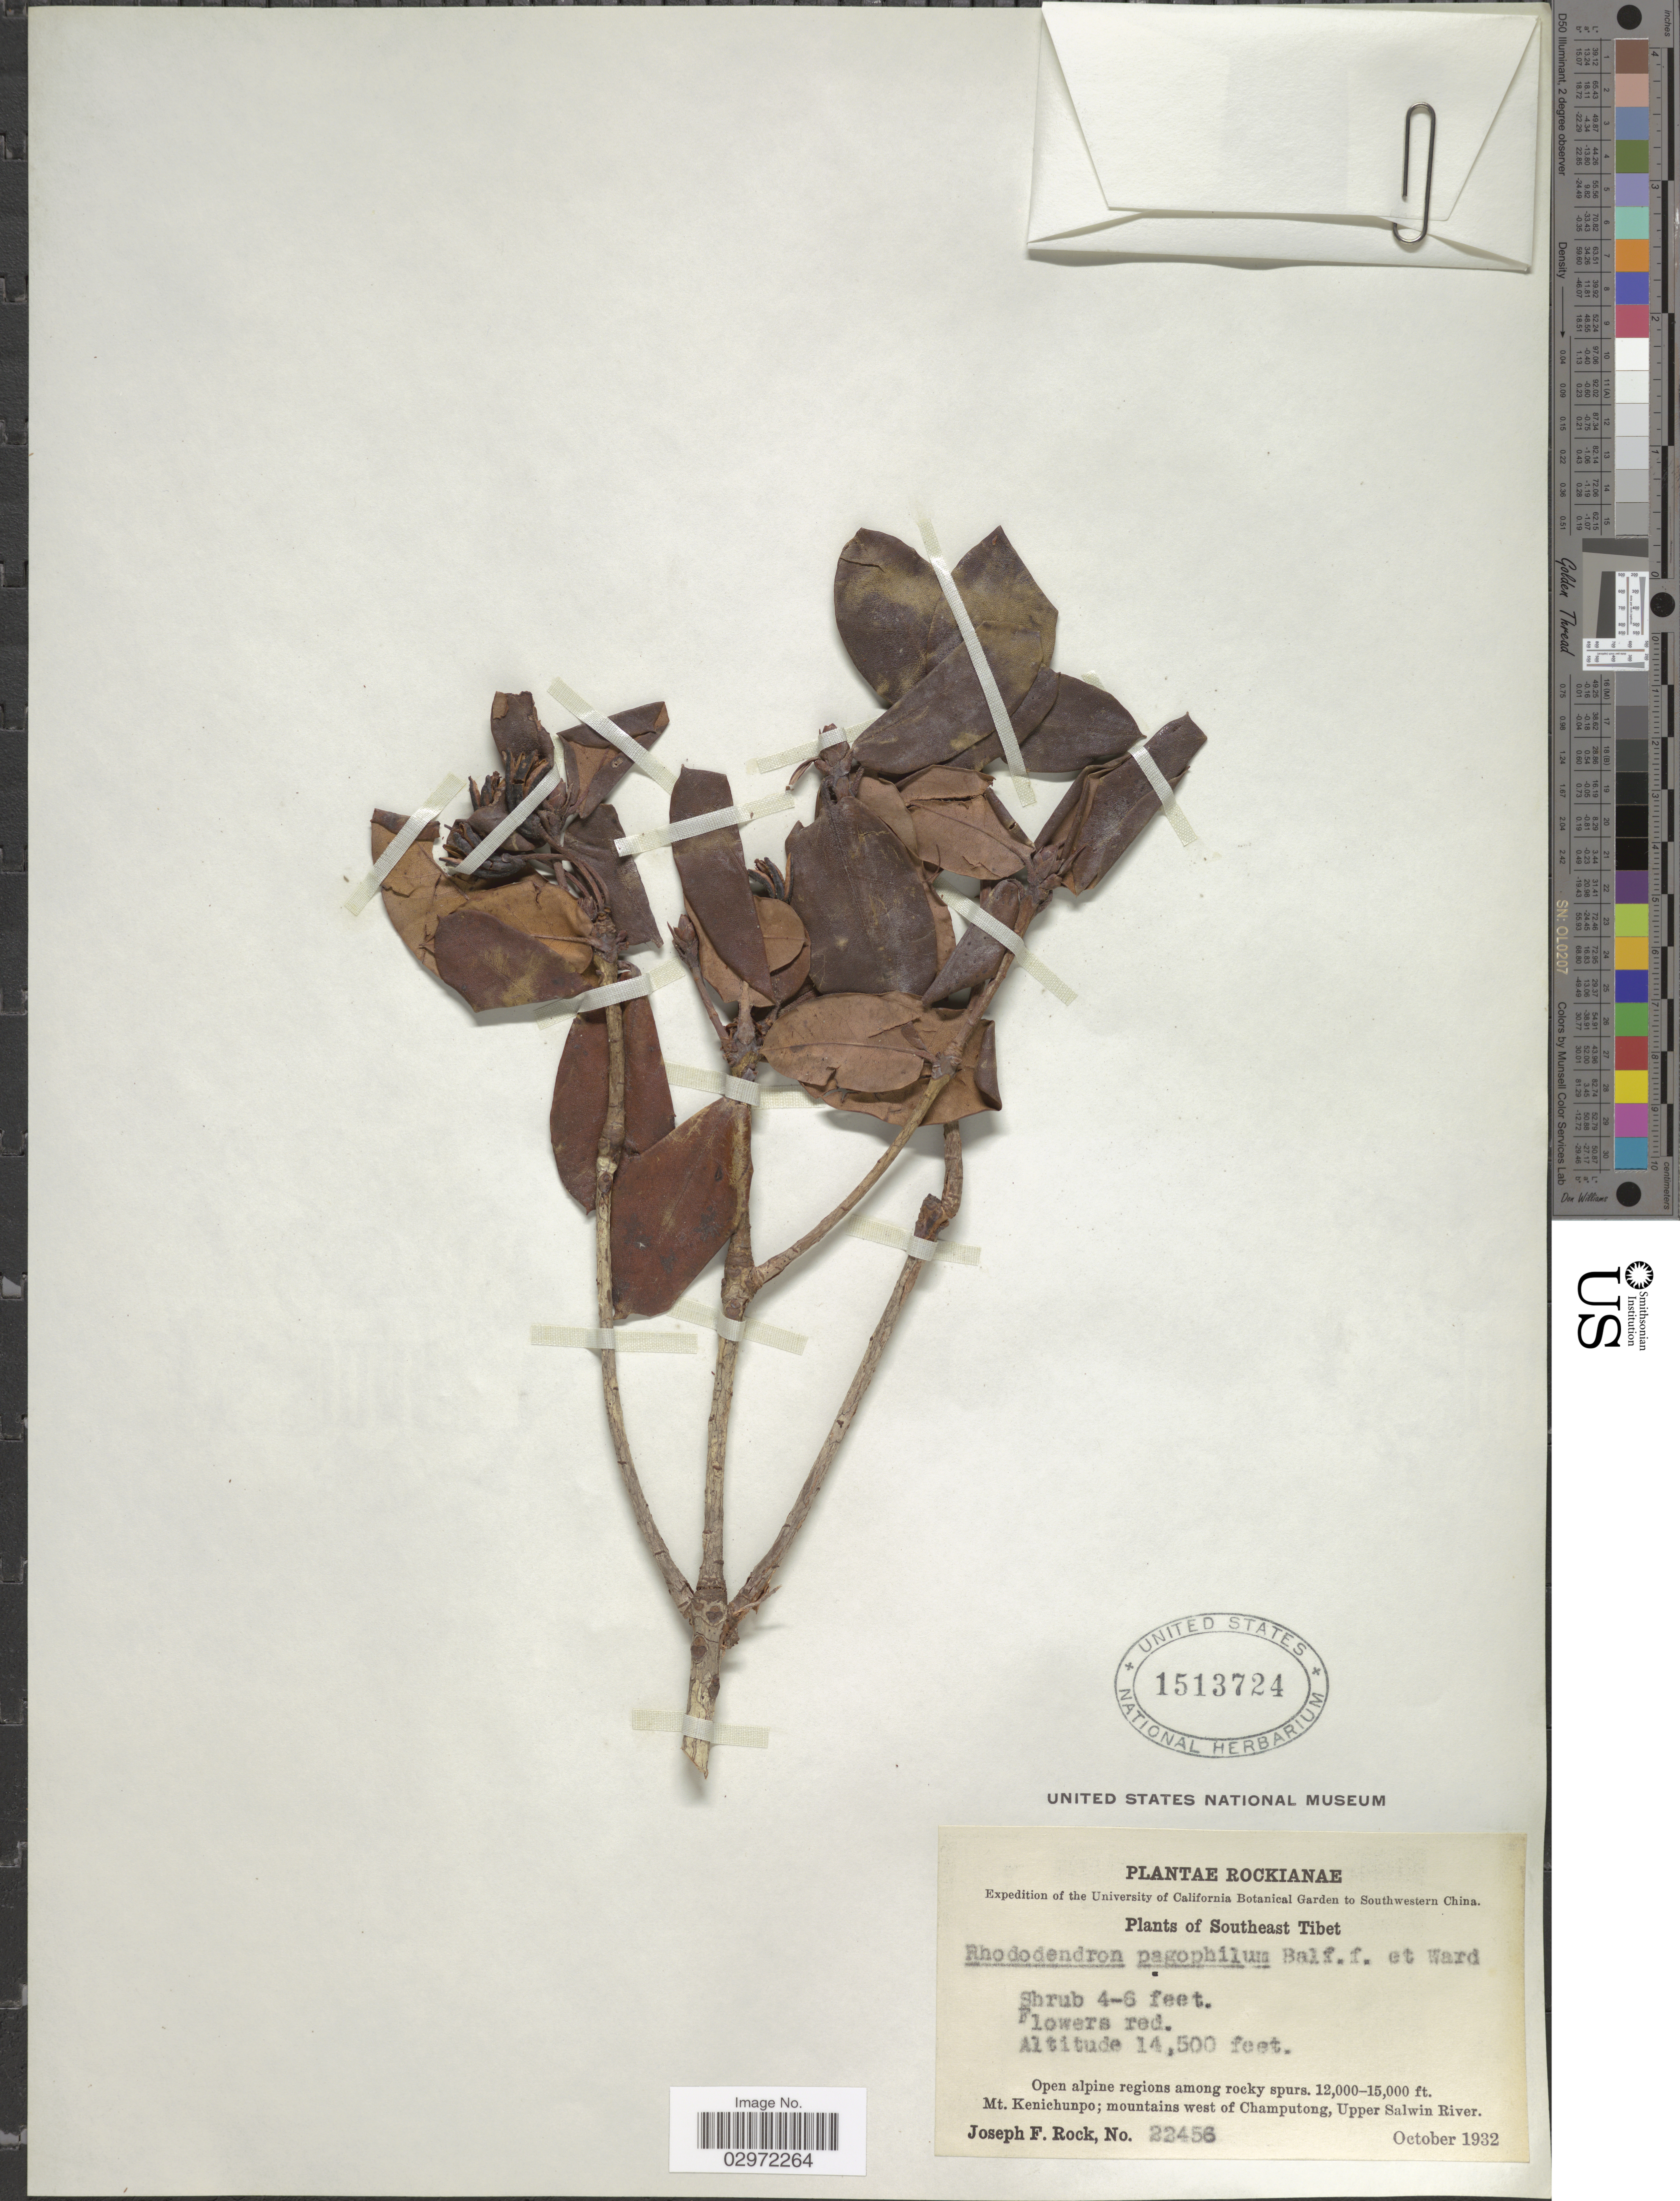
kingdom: Plantae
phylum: Tracheophyta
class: Magnoliopsida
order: Ericales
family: Ericaceae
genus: Rhododendron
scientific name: Rhododendron pagophilum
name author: Balf. f. & Kingdon-Ward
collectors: J. F. Rock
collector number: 22456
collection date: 1932-10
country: China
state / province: Xizang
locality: Southwestern China, Southeast Tibet, Mt. Kenichunpo; mountains west of Champutong, Upper Salwin River.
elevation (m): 3658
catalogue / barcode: US 1513724